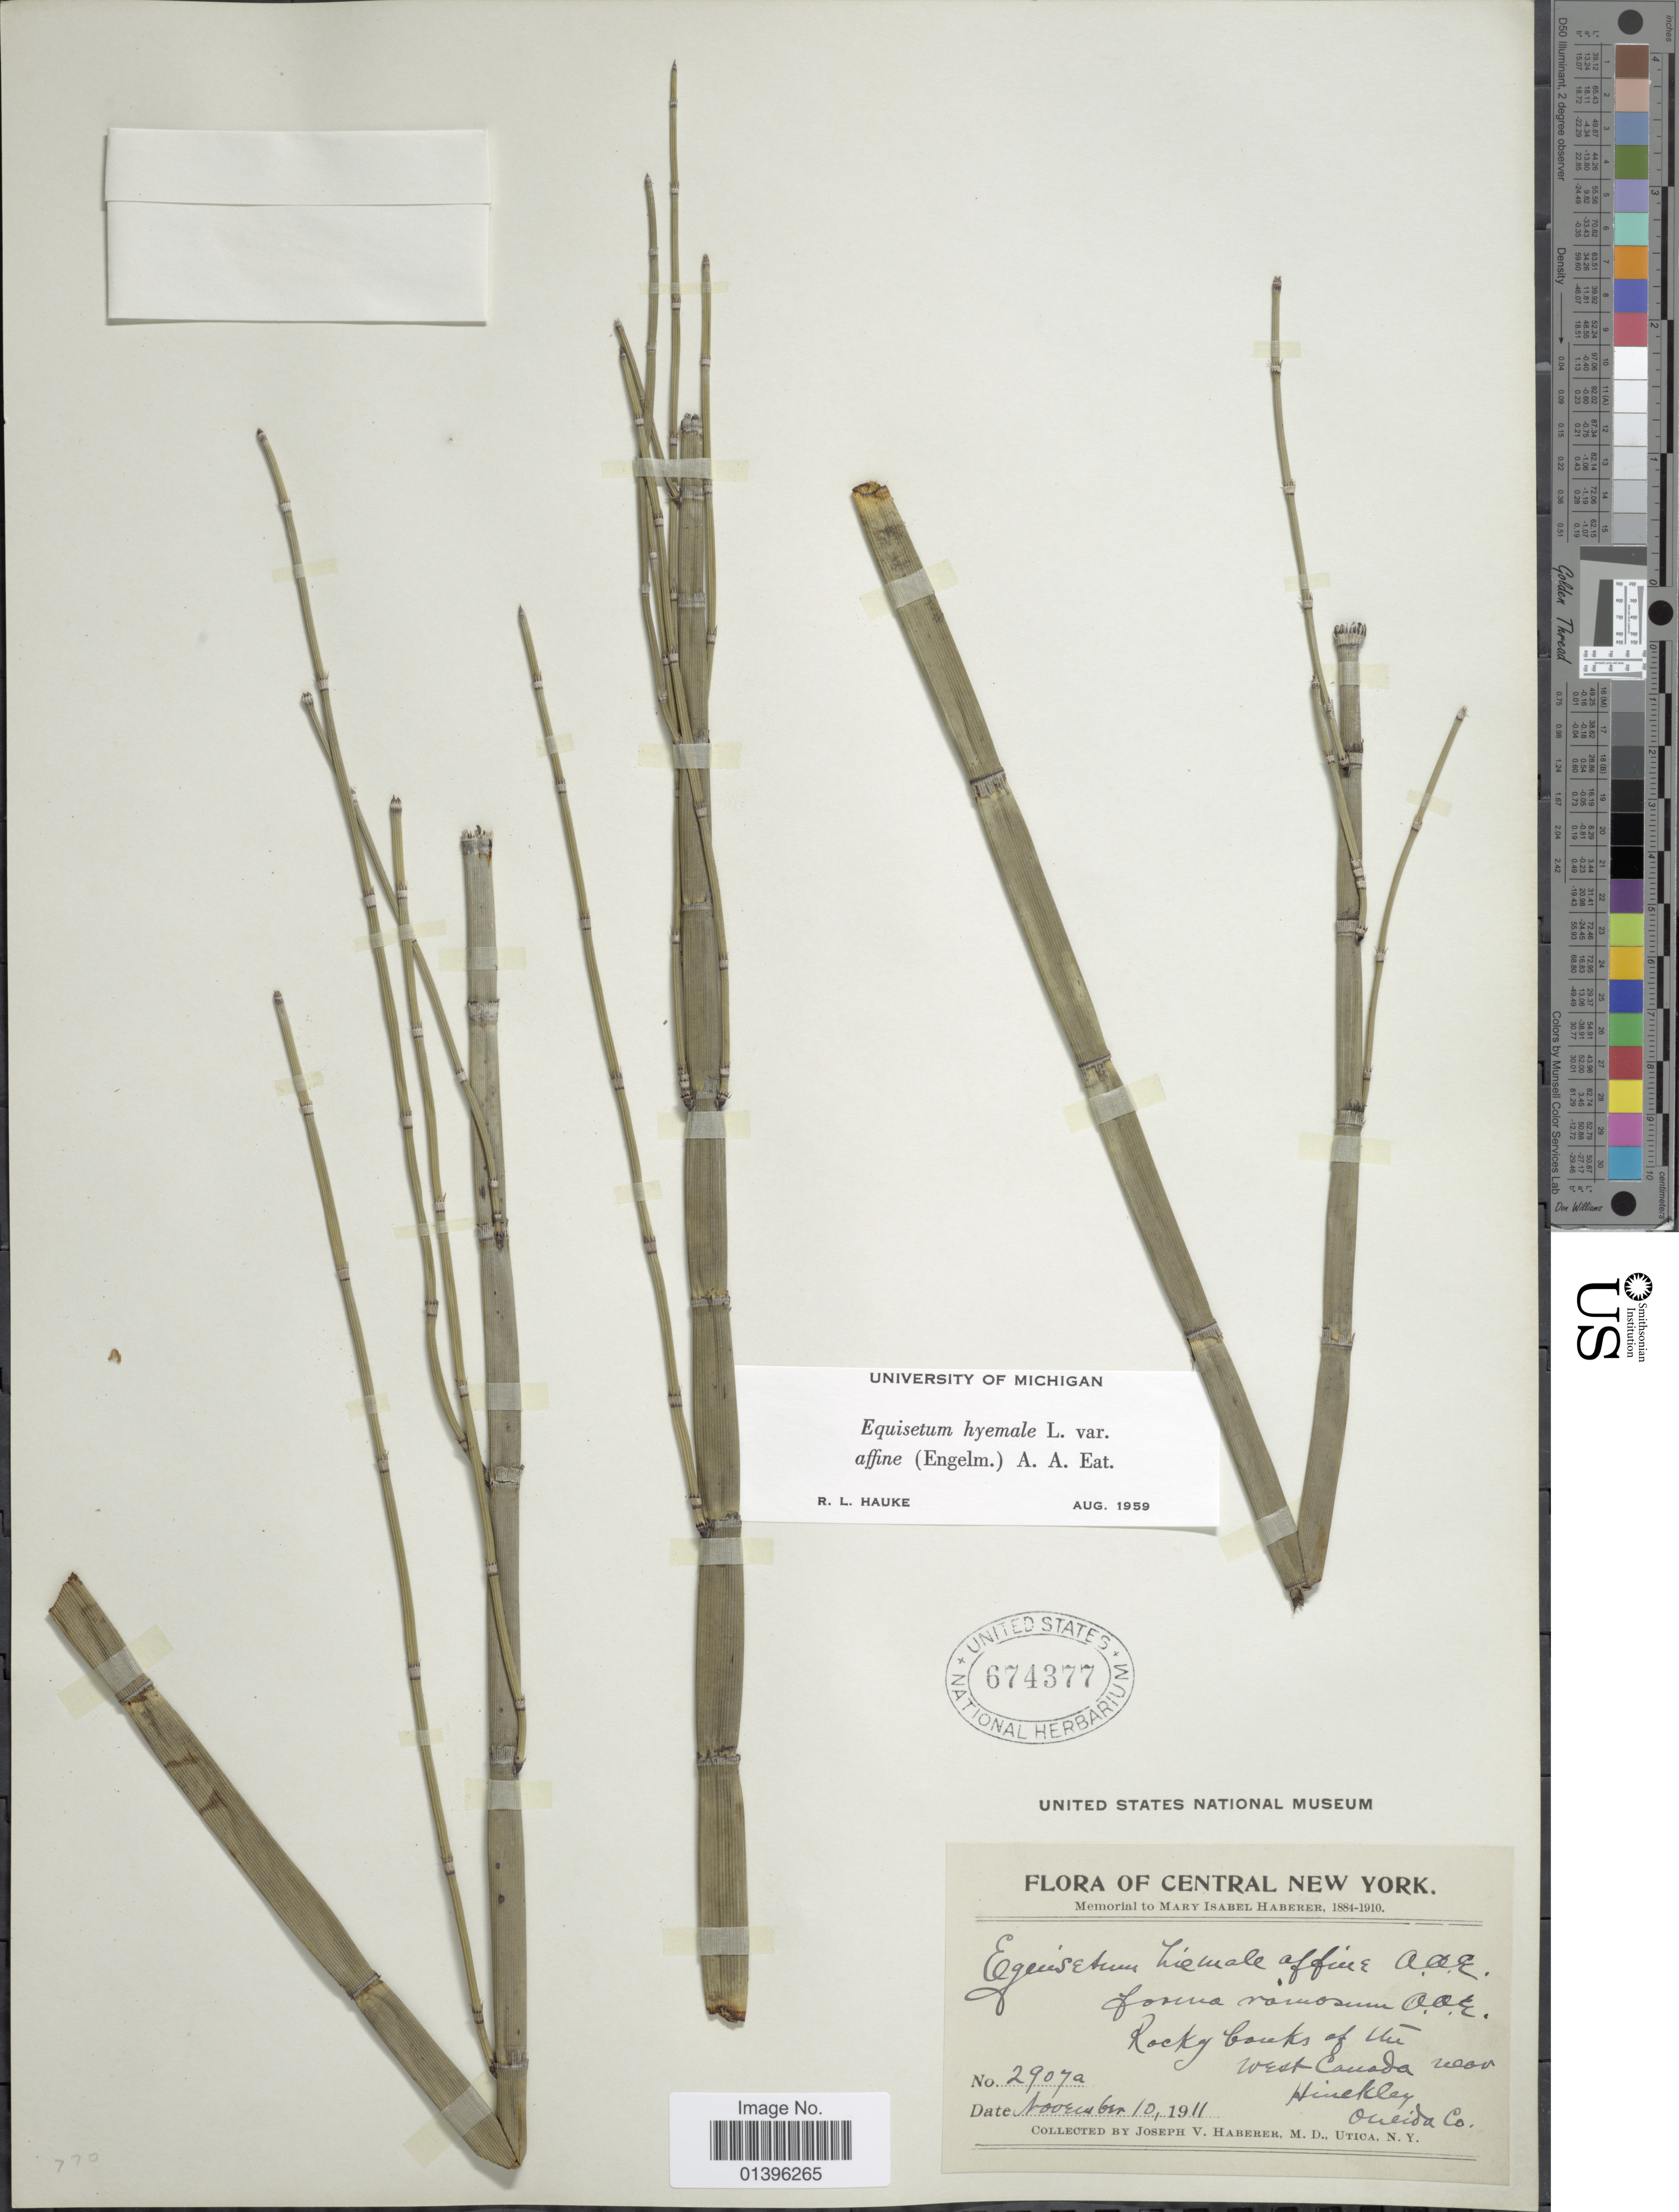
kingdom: Plantae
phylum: Tracheophyta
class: Polypodiopsida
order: Equisetales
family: Equisetaceae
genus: Equisetum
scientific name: Equisetum hyemale var. affine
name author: (Engelm.) A.A. Eaton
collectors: J. V. Haberer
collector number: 2907a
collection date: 1911-11-10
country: United States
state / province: New York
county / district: Oneida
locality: Central New York. Rocky banks of the West Canada near Hinckley, Oneida Co.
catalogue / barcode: US 674377